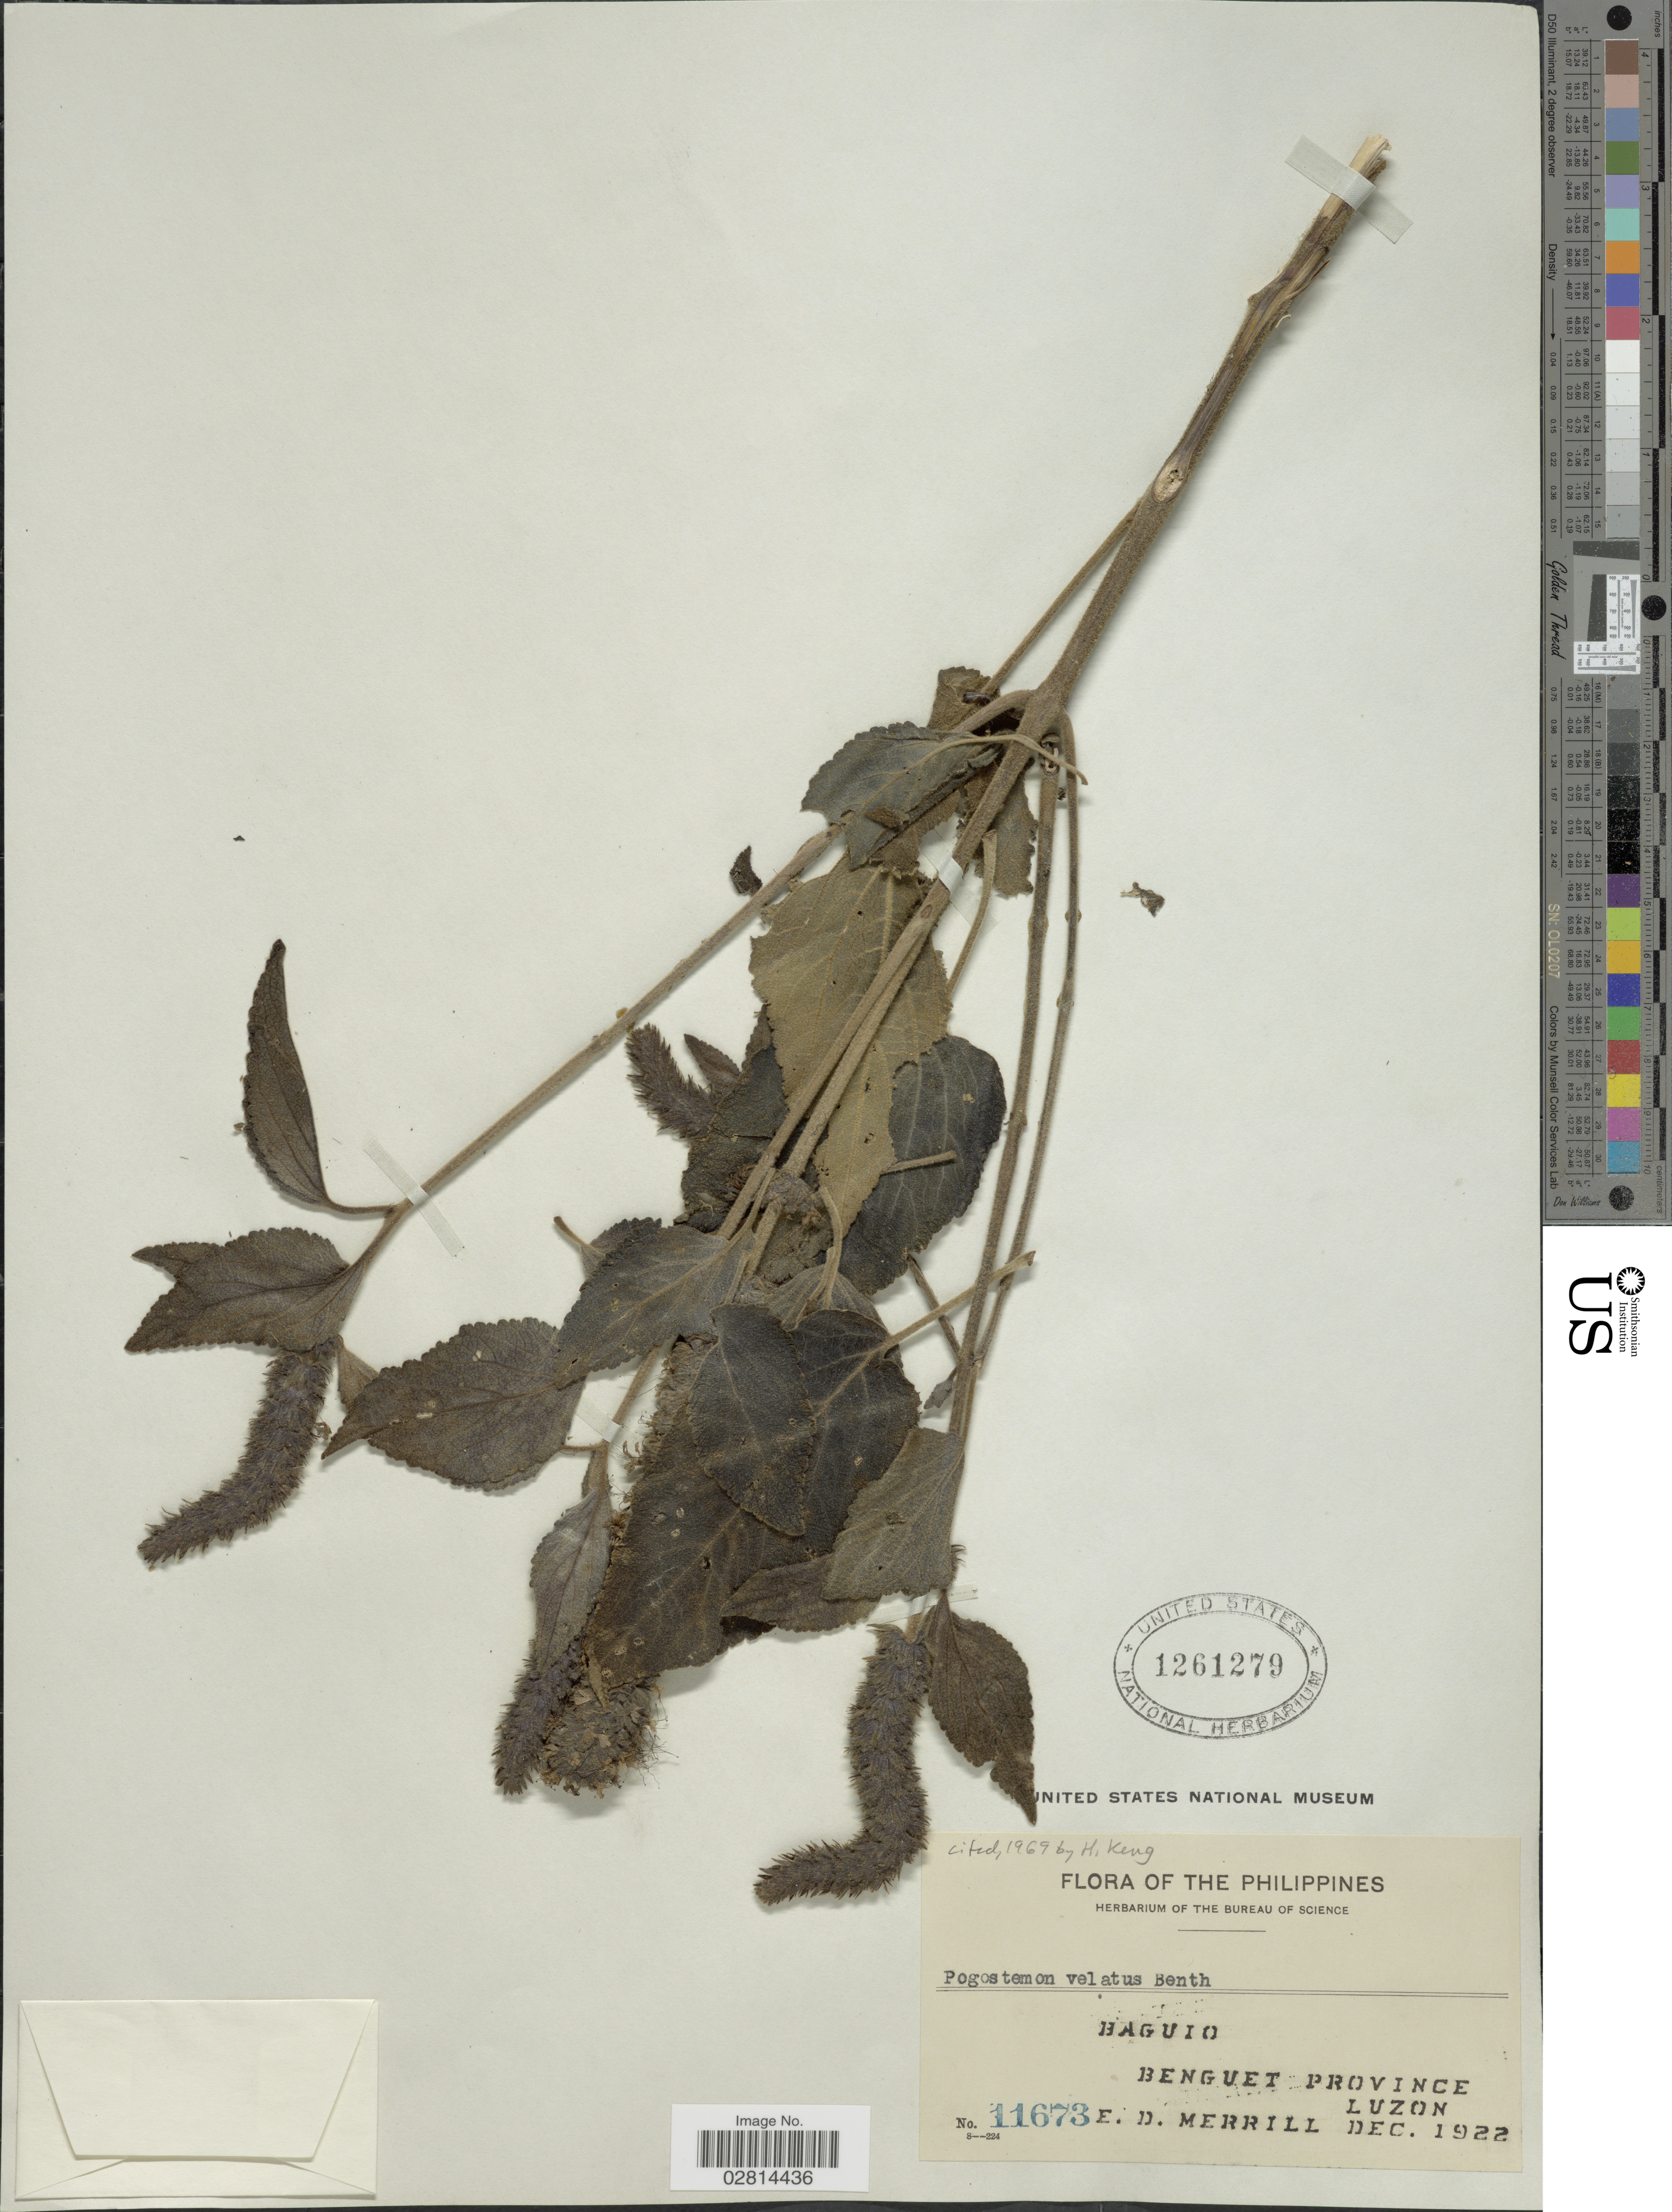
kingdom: Plantae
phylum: Tracheophyta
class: Magnoliopsida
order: Lamiales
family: Lamiaceae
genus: Pogostemon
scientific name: Pogostemon velatus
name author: Benth.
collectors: E. D. Merrill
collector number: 11673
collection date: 1922-12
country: Philippines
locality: Baguio. Benguet Province. Luzon.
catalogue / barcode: US 1261279